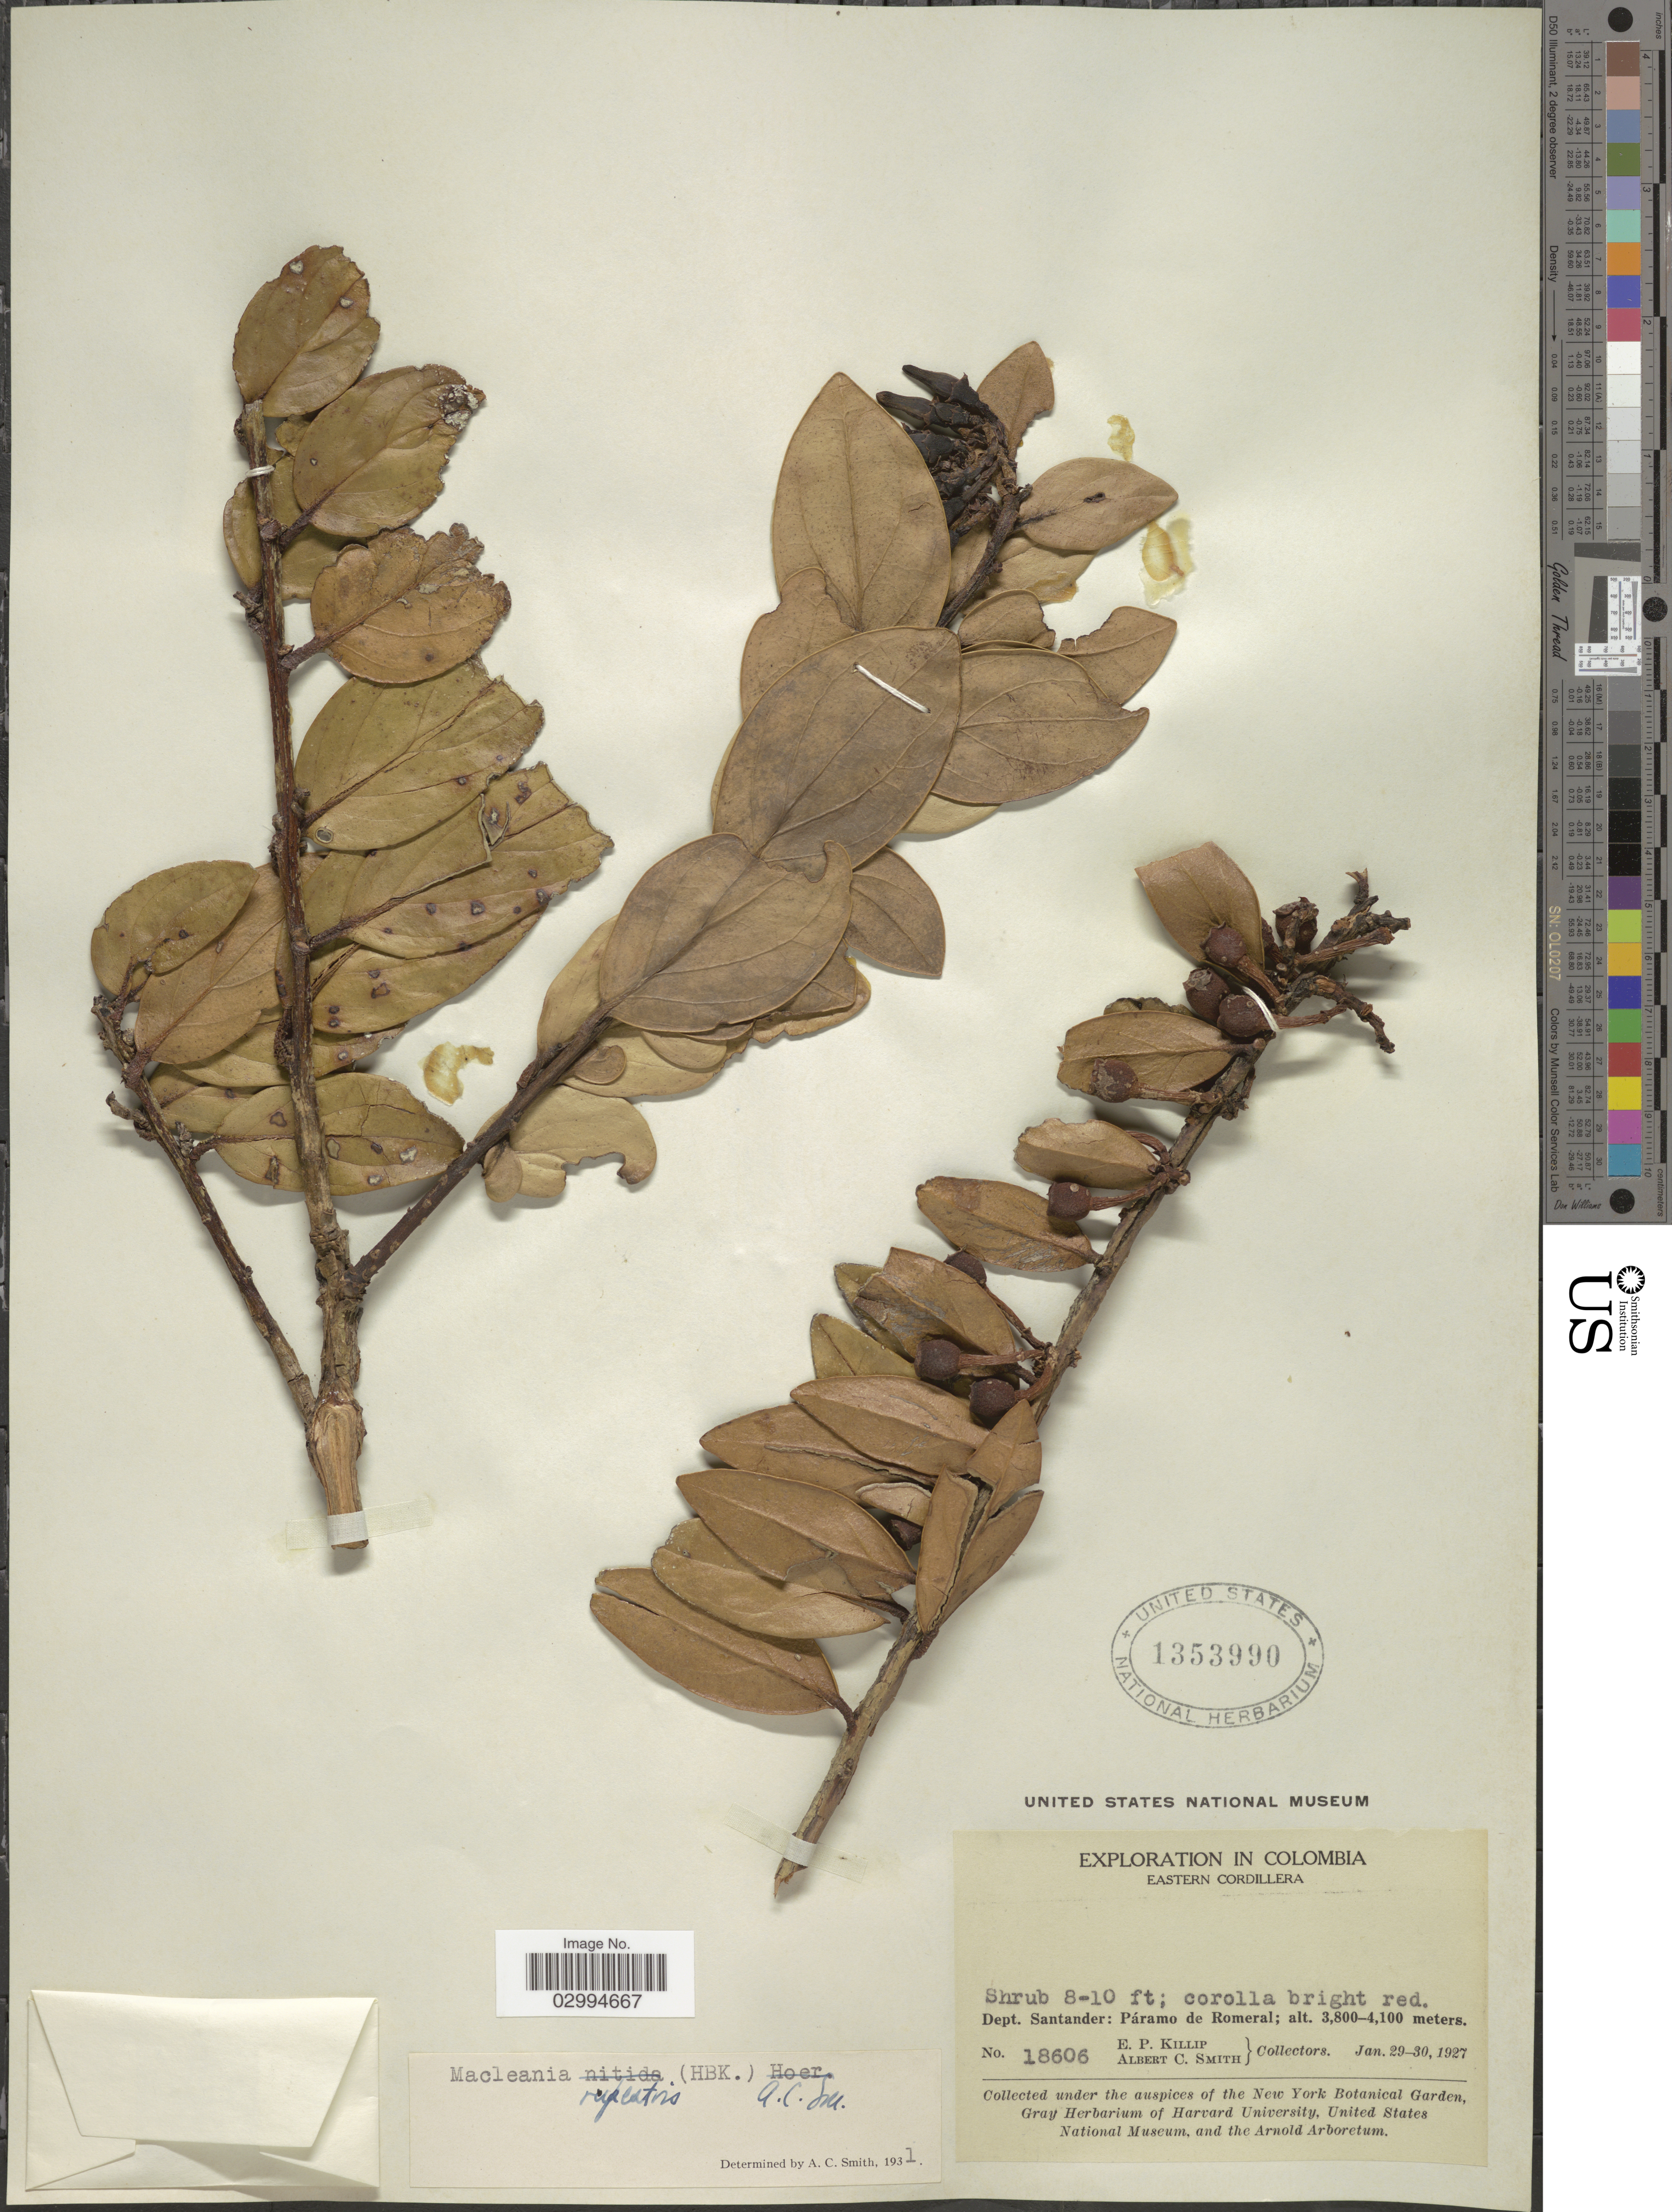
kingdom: Plantae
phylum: Tracheophyta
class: Magnoliopsida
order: Ericales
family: Ericaceae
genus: Macleania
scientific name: Macleania rupestris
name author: (Kunth) A.C. Sm.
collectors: E. P. Killip & A. C. Smith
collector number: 18606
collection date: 1927-01-29/1927-01-30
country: Colombia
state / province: Santander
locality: Eastern Cordillera. Dept. Santander: Páramo de Romeral.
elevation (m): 3800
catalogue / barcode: US 1353990